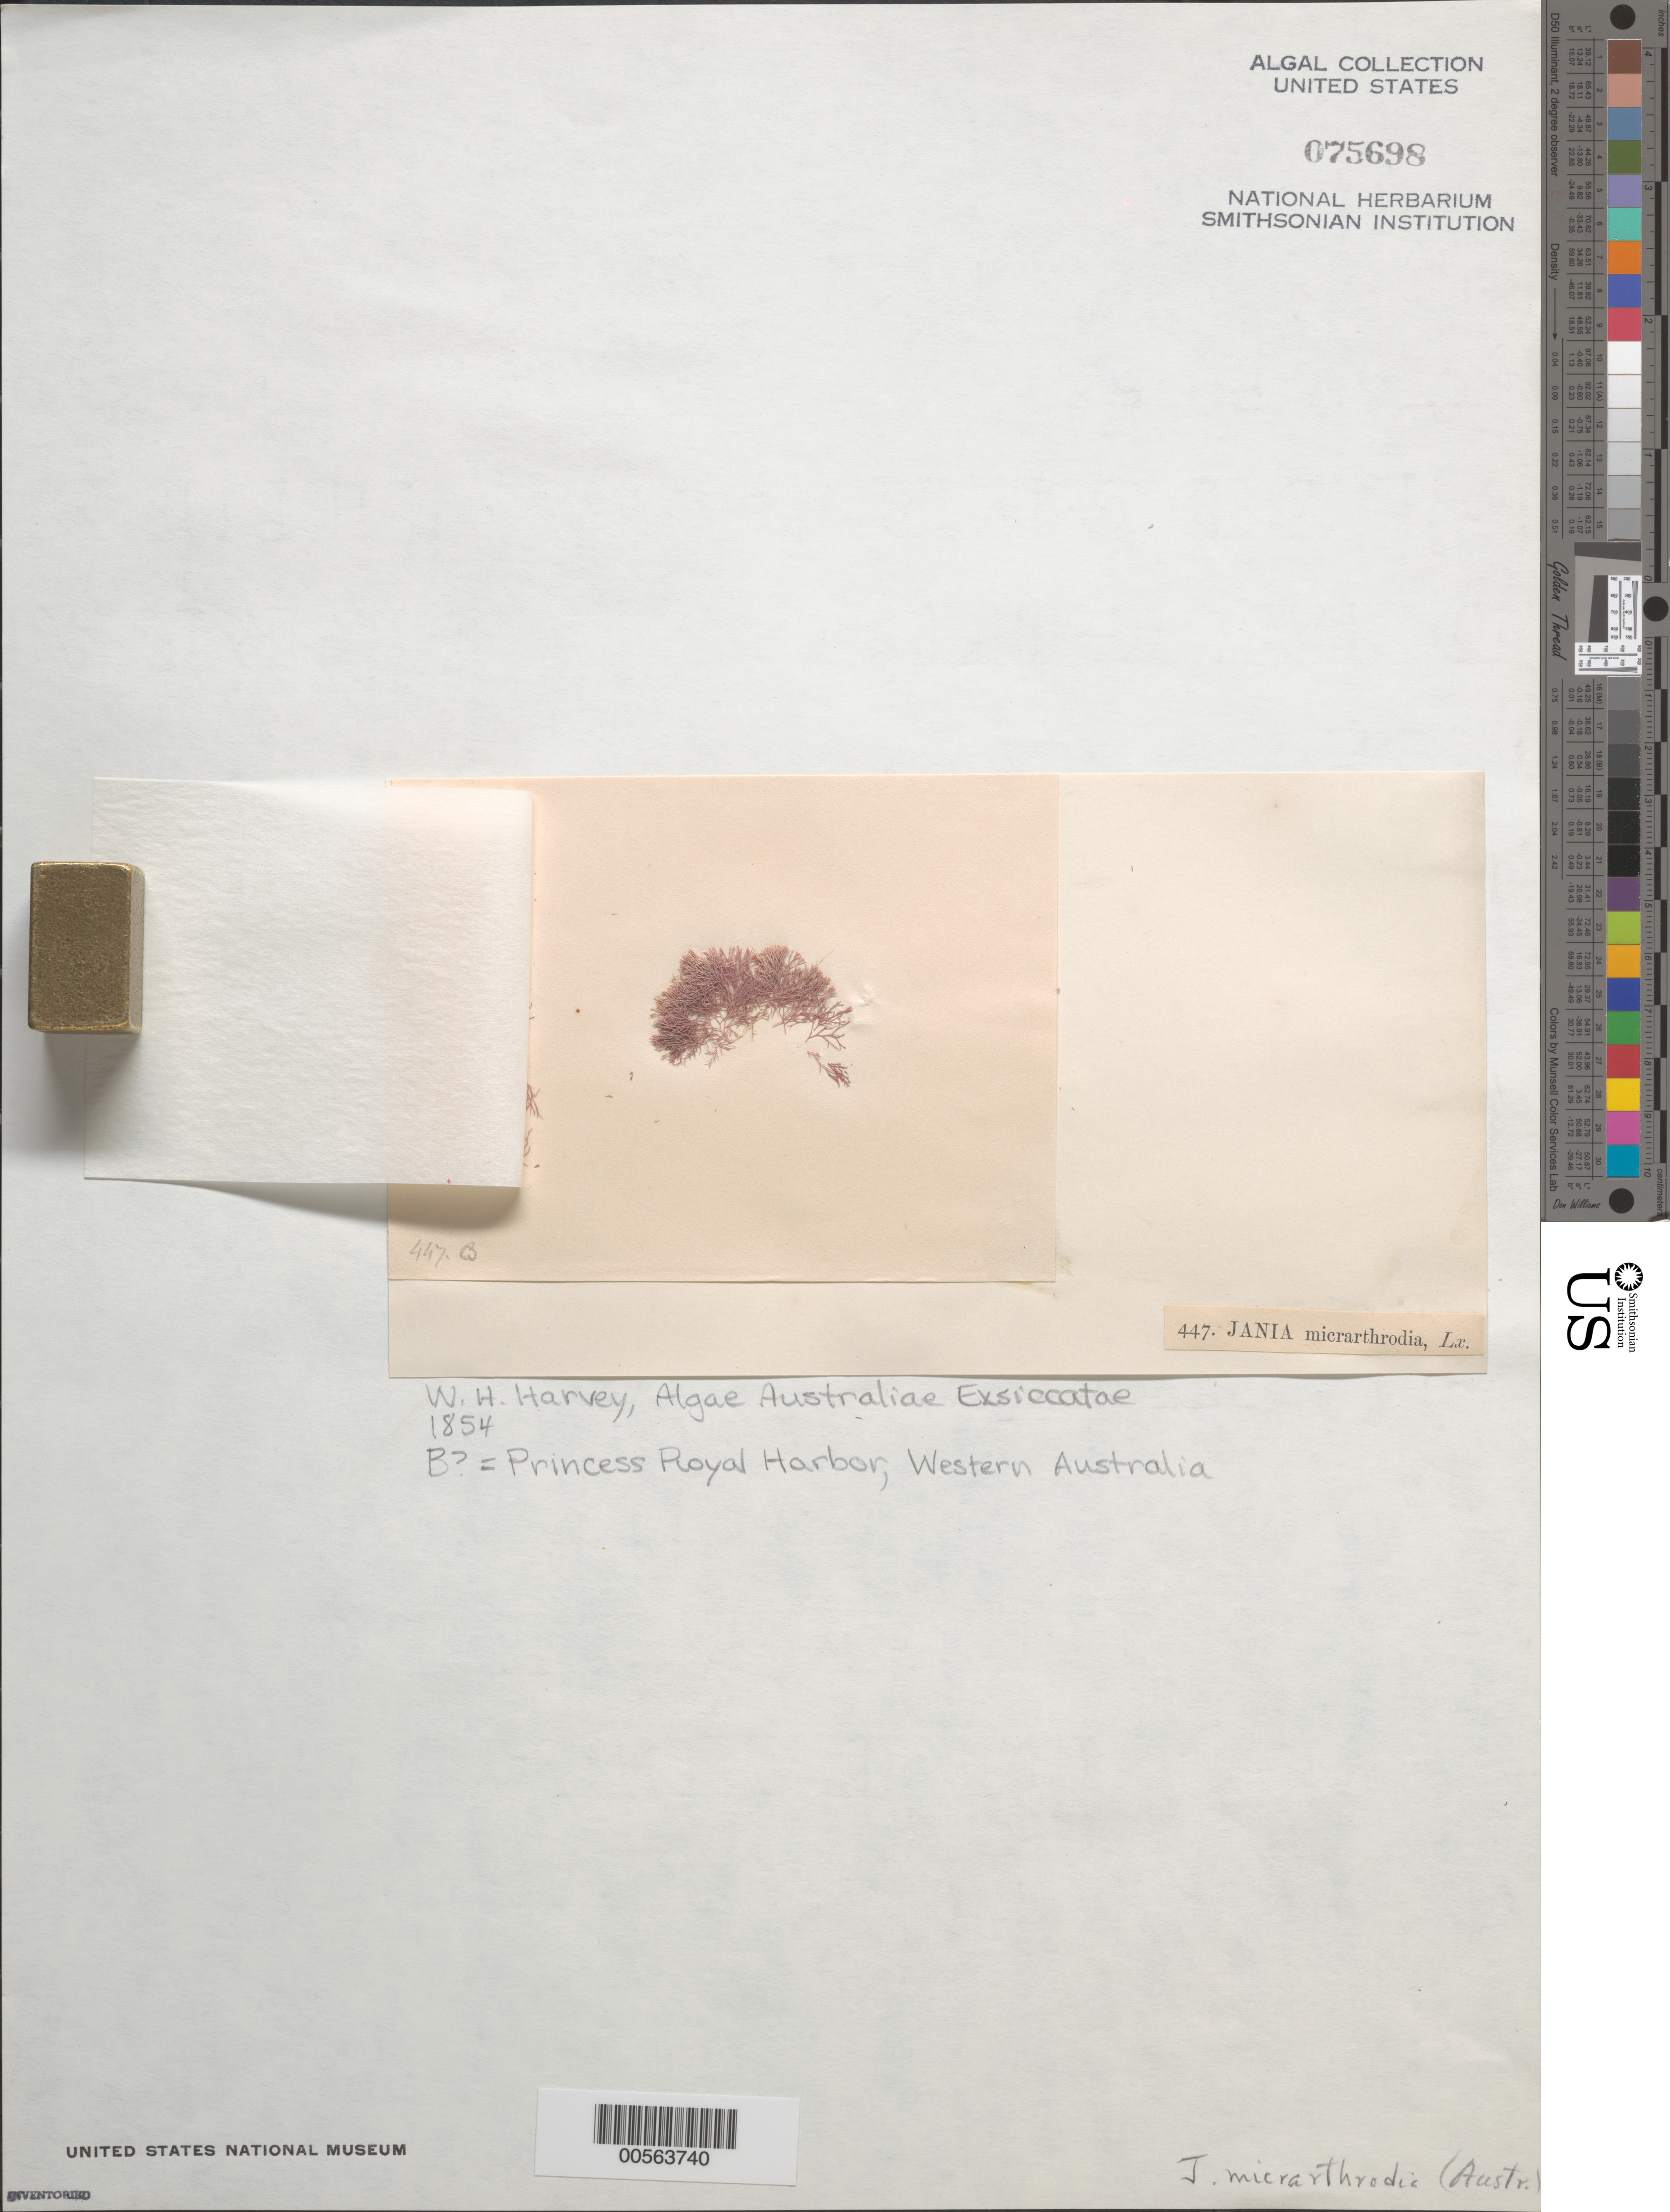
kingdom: Plantae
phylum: Rhodophyta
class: Florideophyceae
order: Corallinales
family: Corallinaceae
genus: Jania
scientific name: Jania micrarthrodia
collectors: W. Harvey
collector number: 447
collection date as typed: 1854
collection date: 1854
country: Australia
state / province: Western Australia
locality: Princess Royal Harbor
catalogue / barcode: US 75698